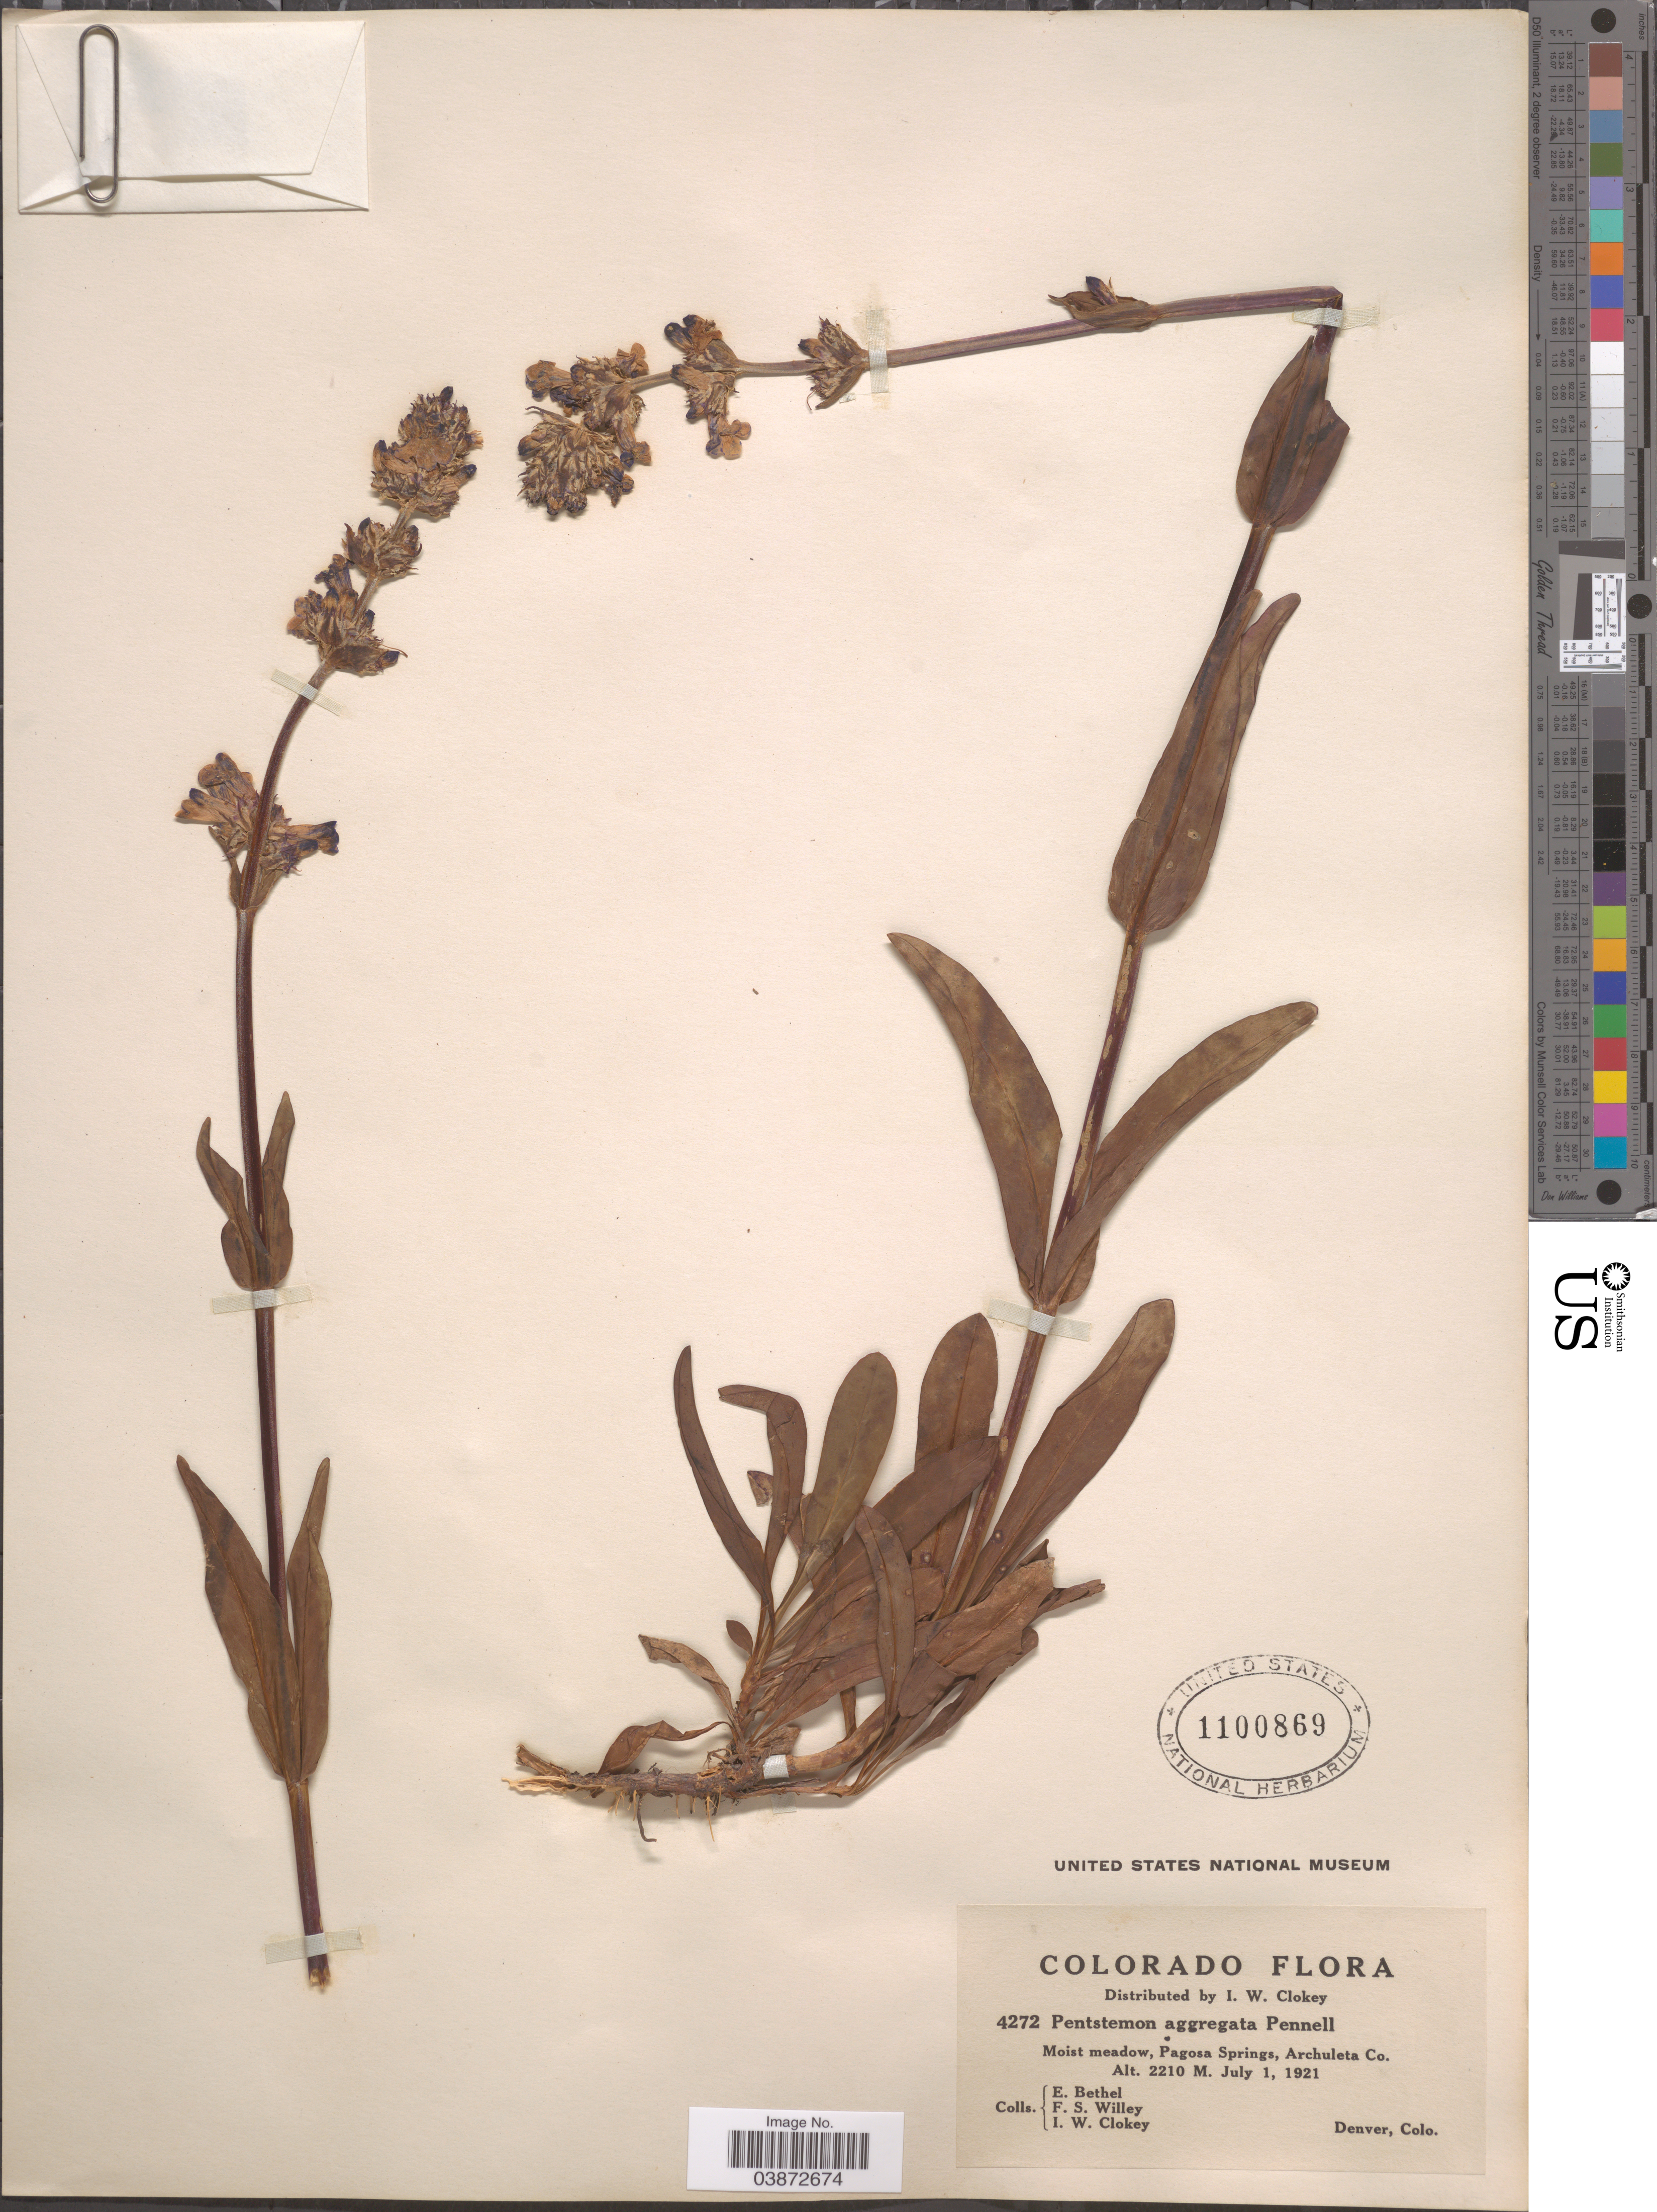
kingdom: Plantae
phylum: Tracheophyta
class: Magnoliopsida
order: Lamiales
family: Plantaginaceae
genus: Penstemon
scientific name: Penstemon aggregatus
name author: Pennell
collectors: E. Bethel, F. Willey & I. W. Clokey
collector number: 4272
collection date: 1921-07-01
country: United States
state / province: Colorado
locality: Moist meadow, Pagosa Springs, Archuleta Co.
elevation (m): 2210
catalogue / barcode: US 1100869